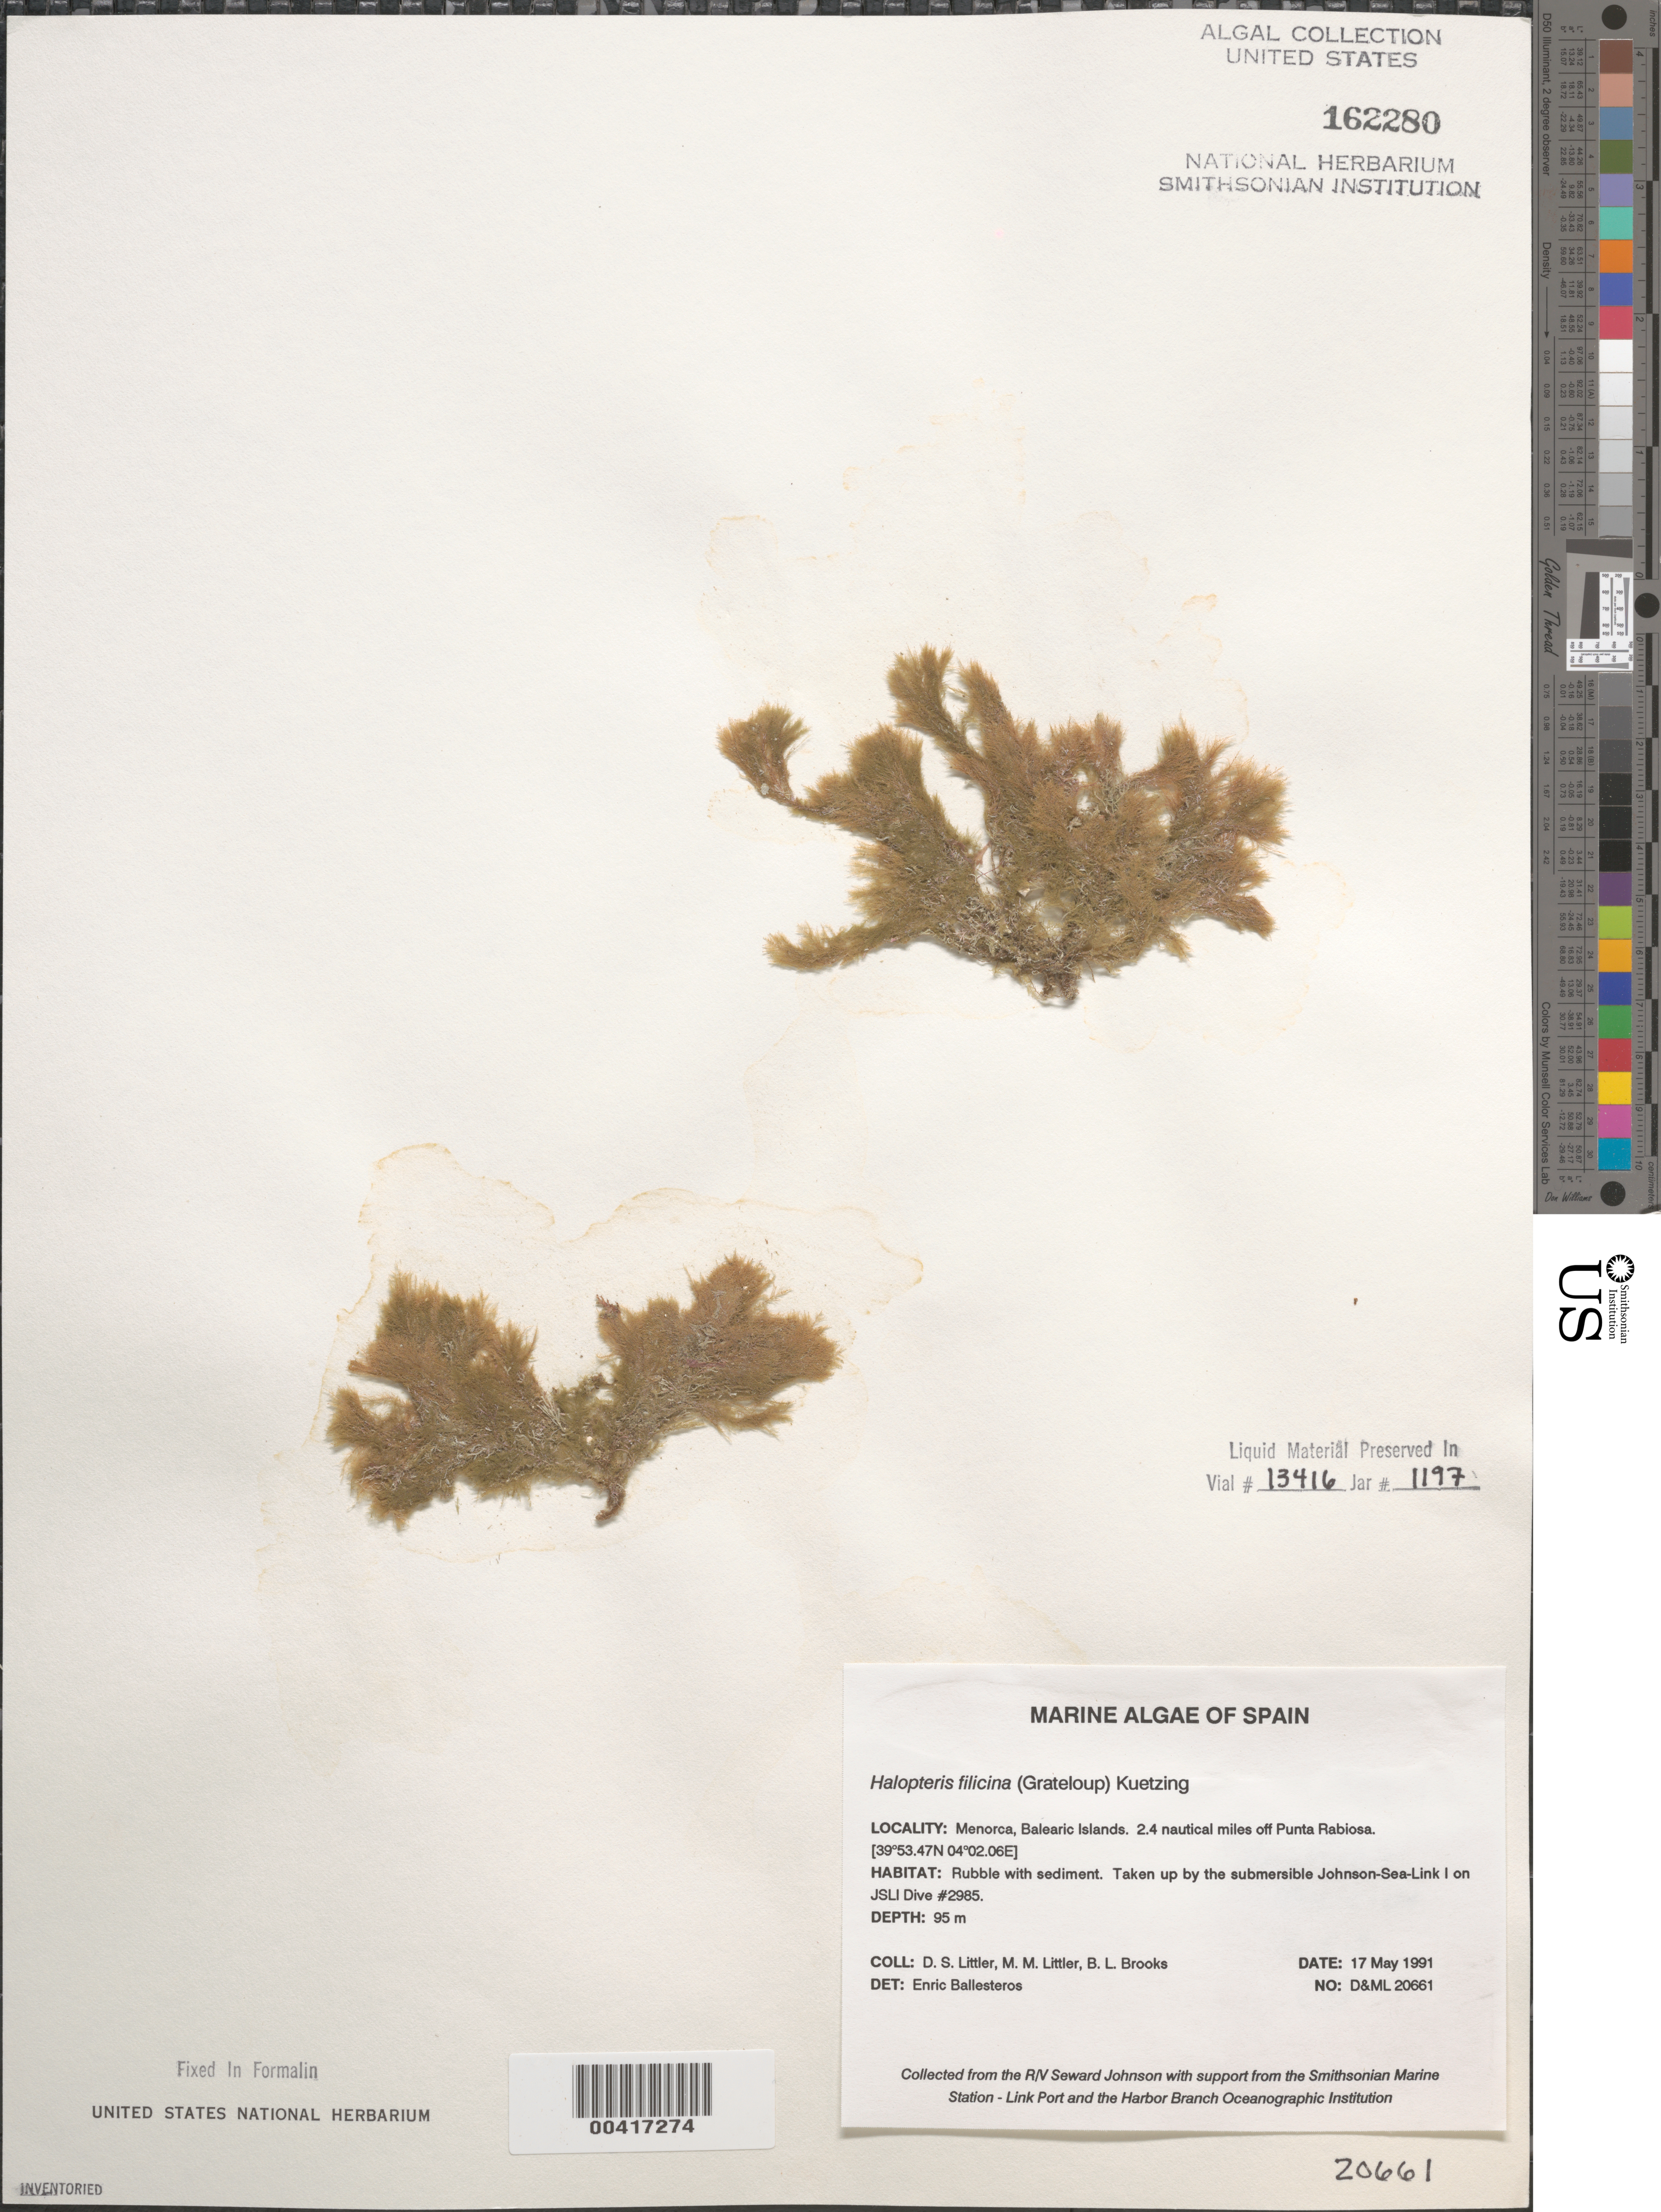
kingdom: Chromista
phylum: Ochrophyta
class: Phaeophyceae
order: Sphacelariales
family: Stypocaulaceae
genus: Halopteris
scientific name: Halopteris filicina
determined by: Ballesteros, E.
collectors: D. S. Littler, M. M. Littler & B. Brooks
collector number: D&ML 20661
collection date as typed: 17 May 1991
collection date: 1991-05-17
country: Spain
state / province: Islas Baleares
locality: Menorca, 2.4 miles off punta rabiosa, balearic islands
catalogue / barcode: US 162280